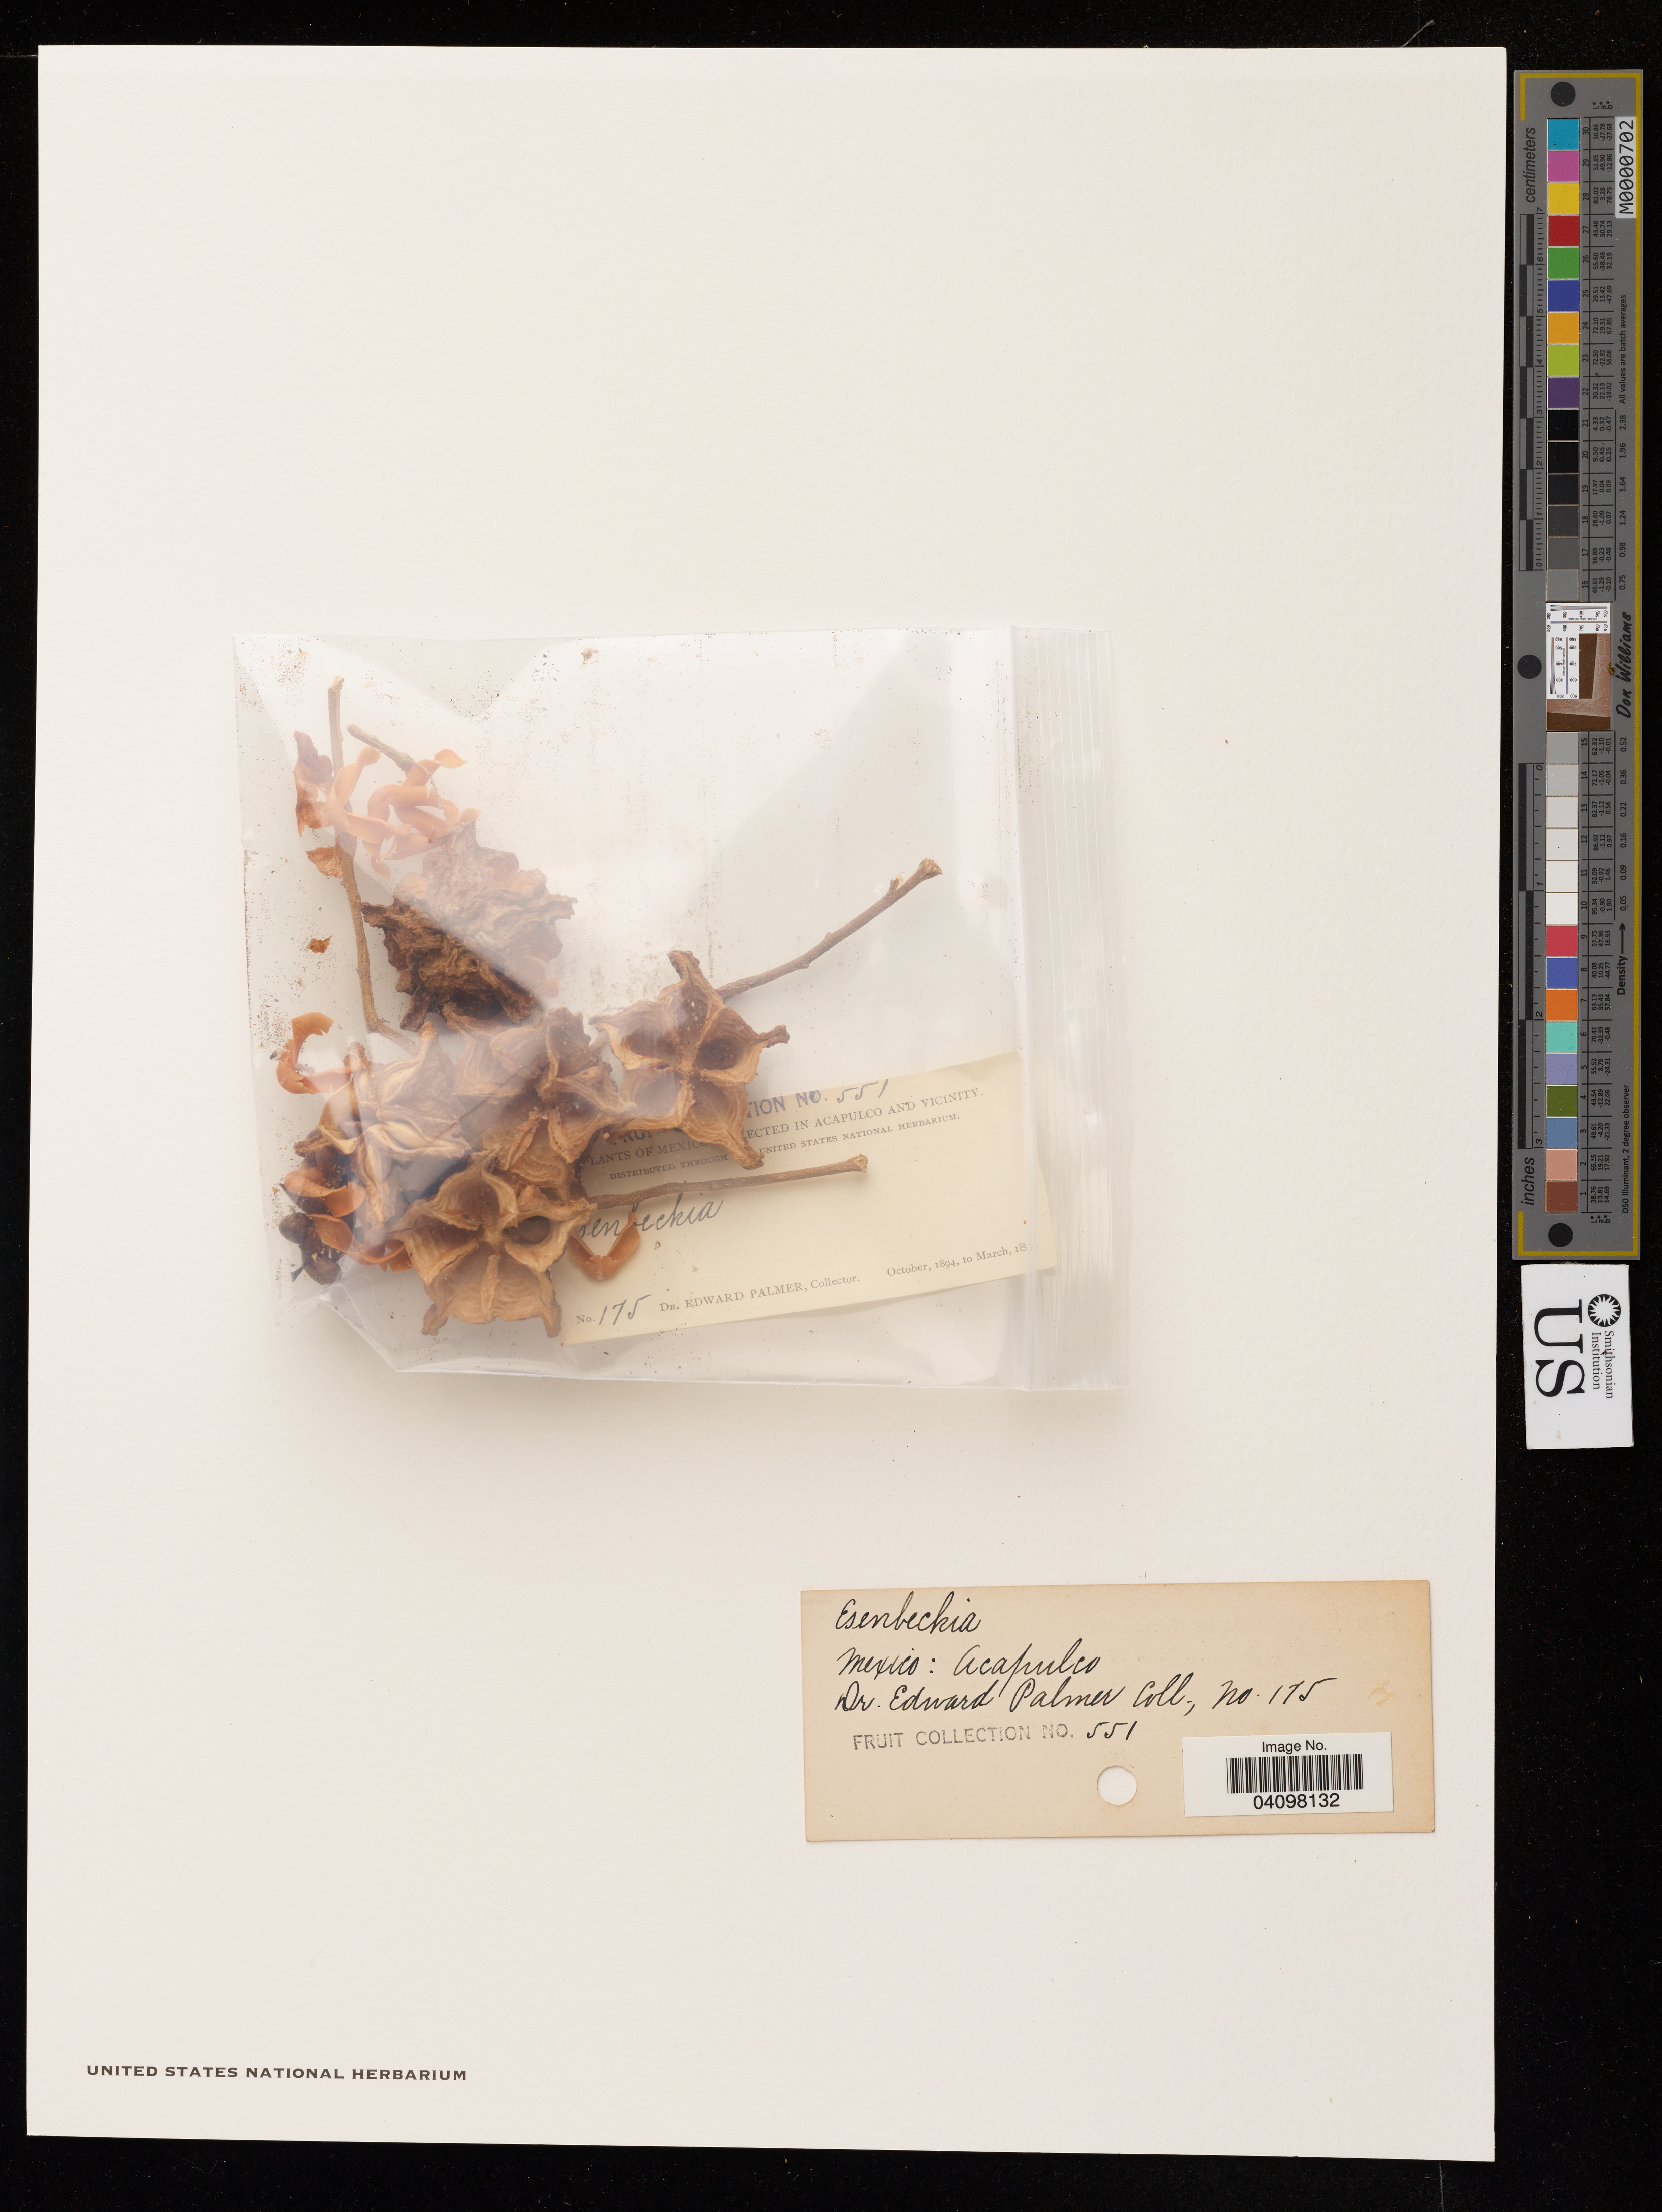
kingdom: Plantae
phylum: Tracheophyta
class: Magnoliopsida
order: Sapindales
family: Rutaceae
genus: Esenbeckia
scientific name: Esenbeckia sp.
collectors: E. Palmer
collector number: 175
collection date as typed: Oct 1894 to -- Mar 1895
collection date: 1894-10/1895-03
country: Mexico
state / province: Guerrero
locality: Acapulco.